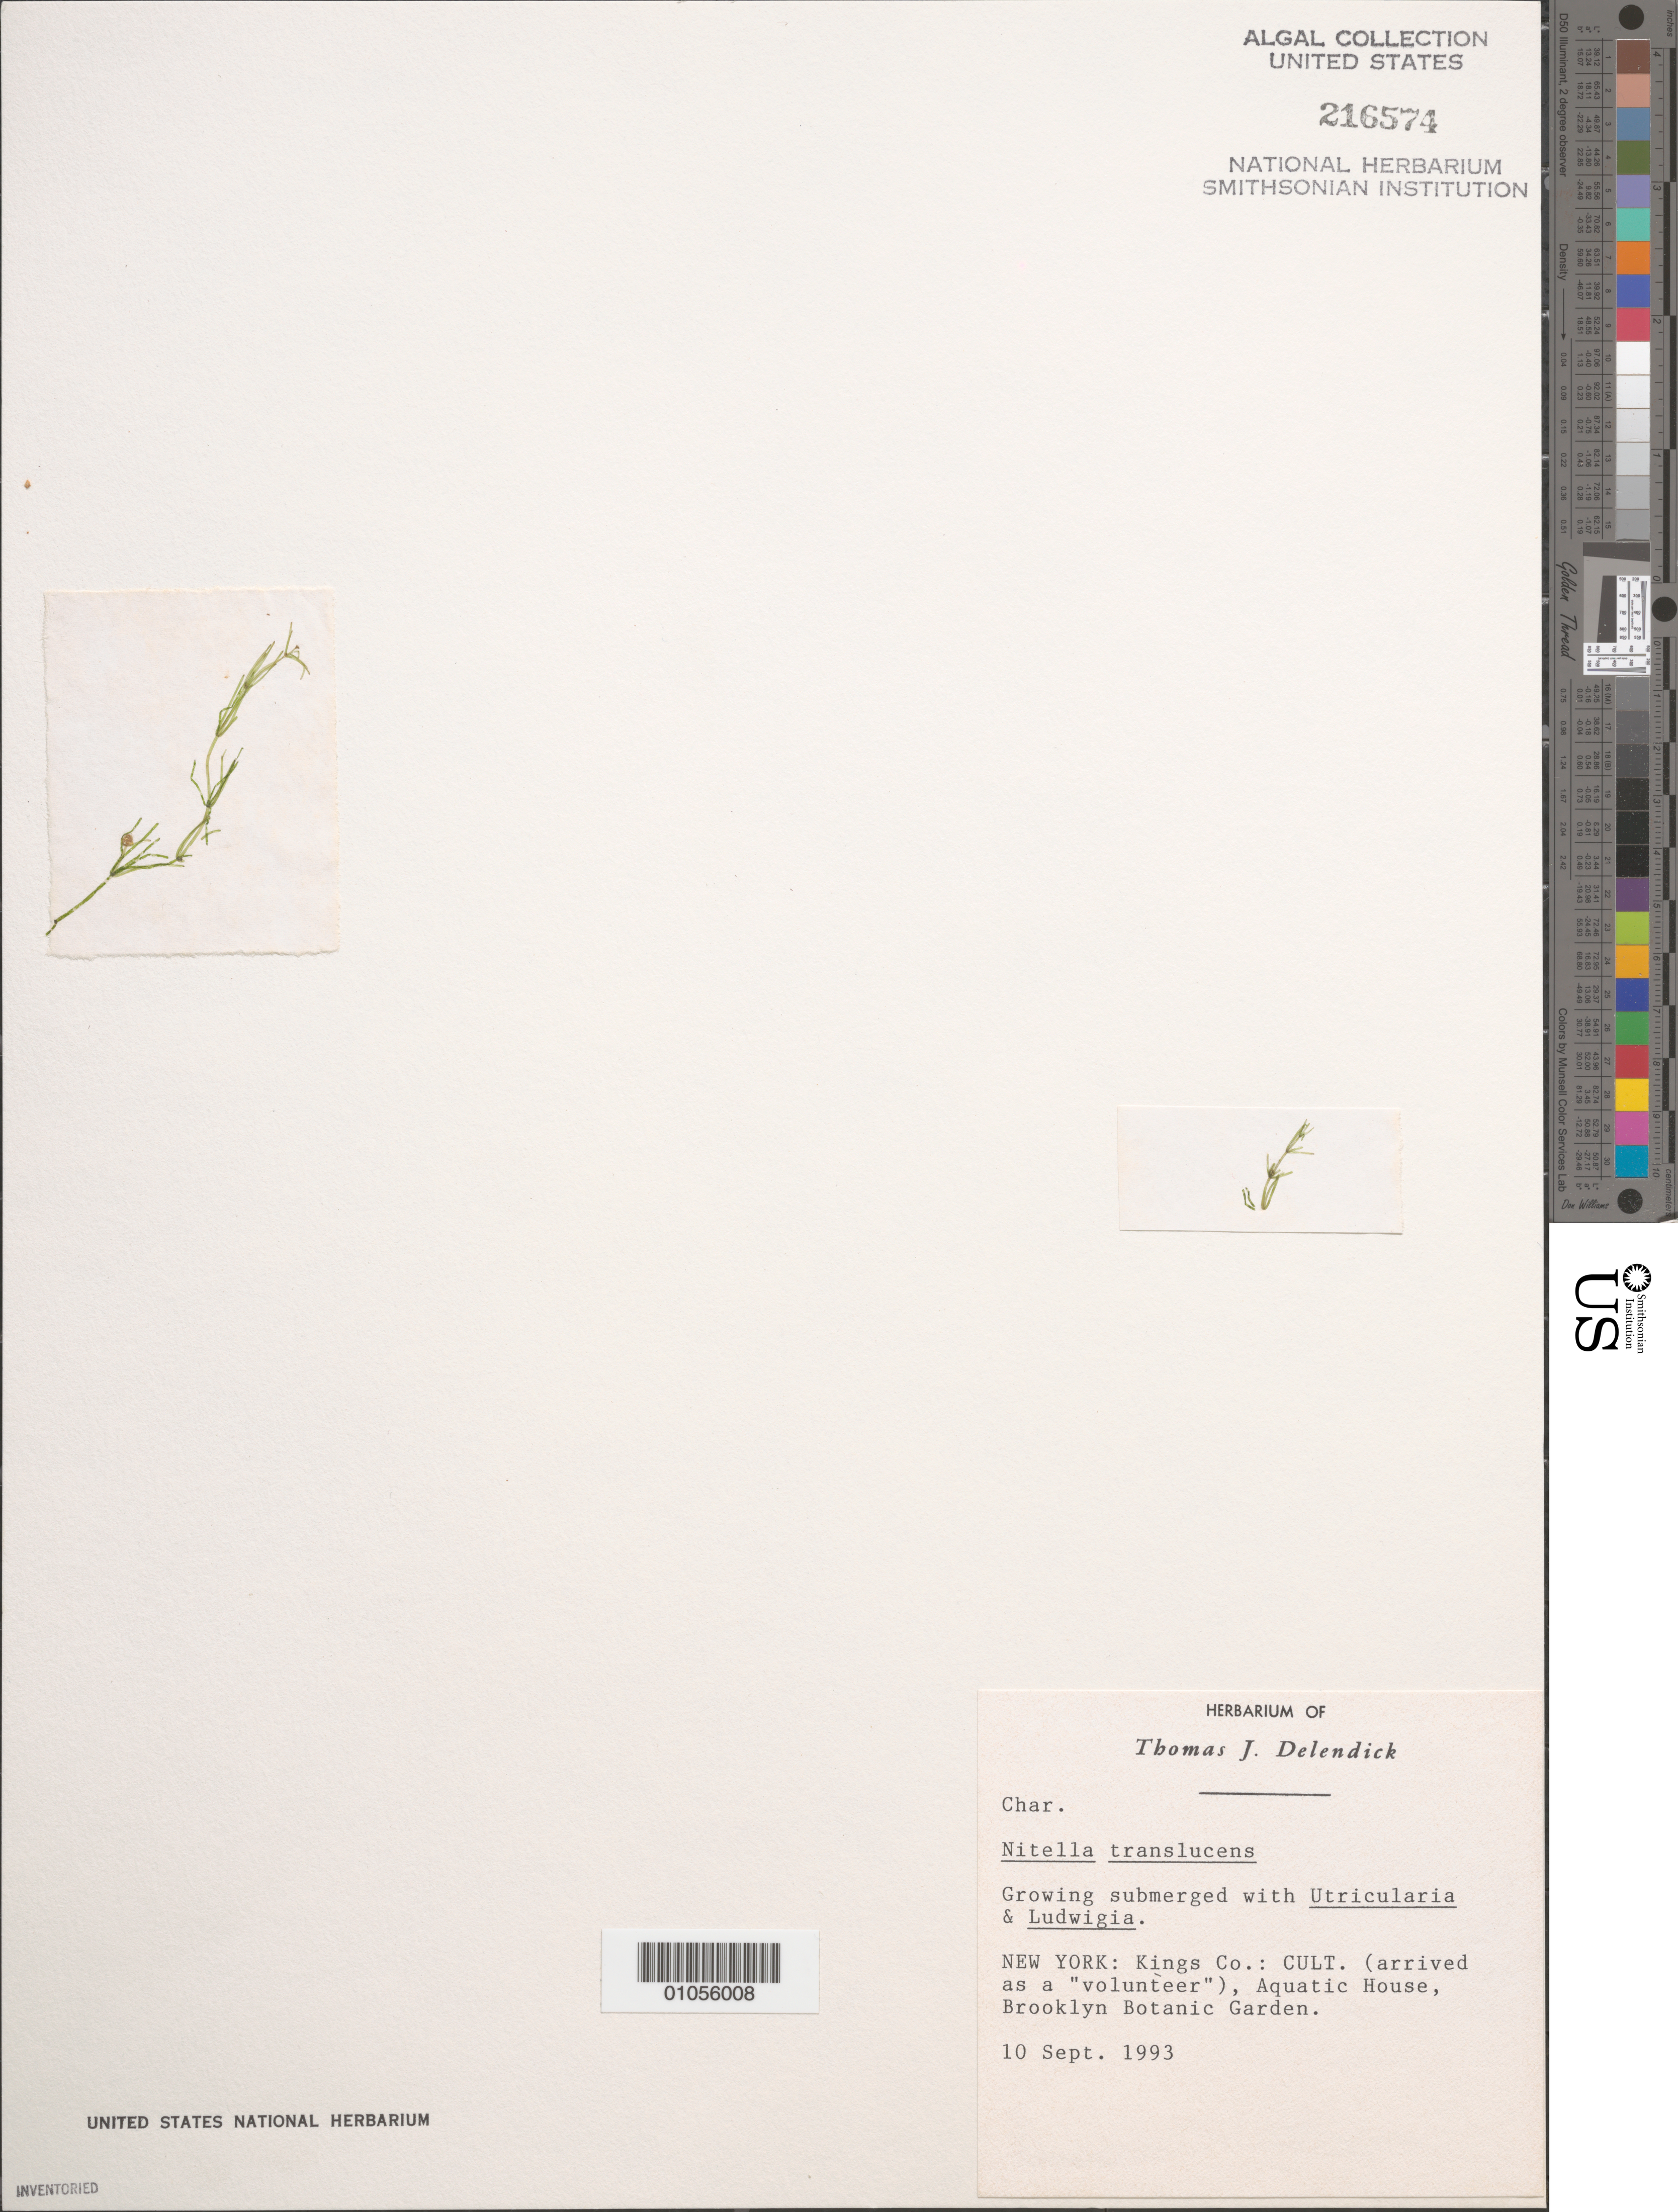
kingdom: Plantae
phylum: Charophyta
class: Charophyceae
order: Charales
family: Characeae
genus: Nitella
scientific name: Nitella translucens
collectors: T. Delendick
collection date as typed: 10 Sep 1993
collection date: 1993-09-10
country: United States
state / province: New York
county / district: Kings County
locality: Brooklyn Botanic Garden, Aquatic House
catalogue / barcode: US 216574